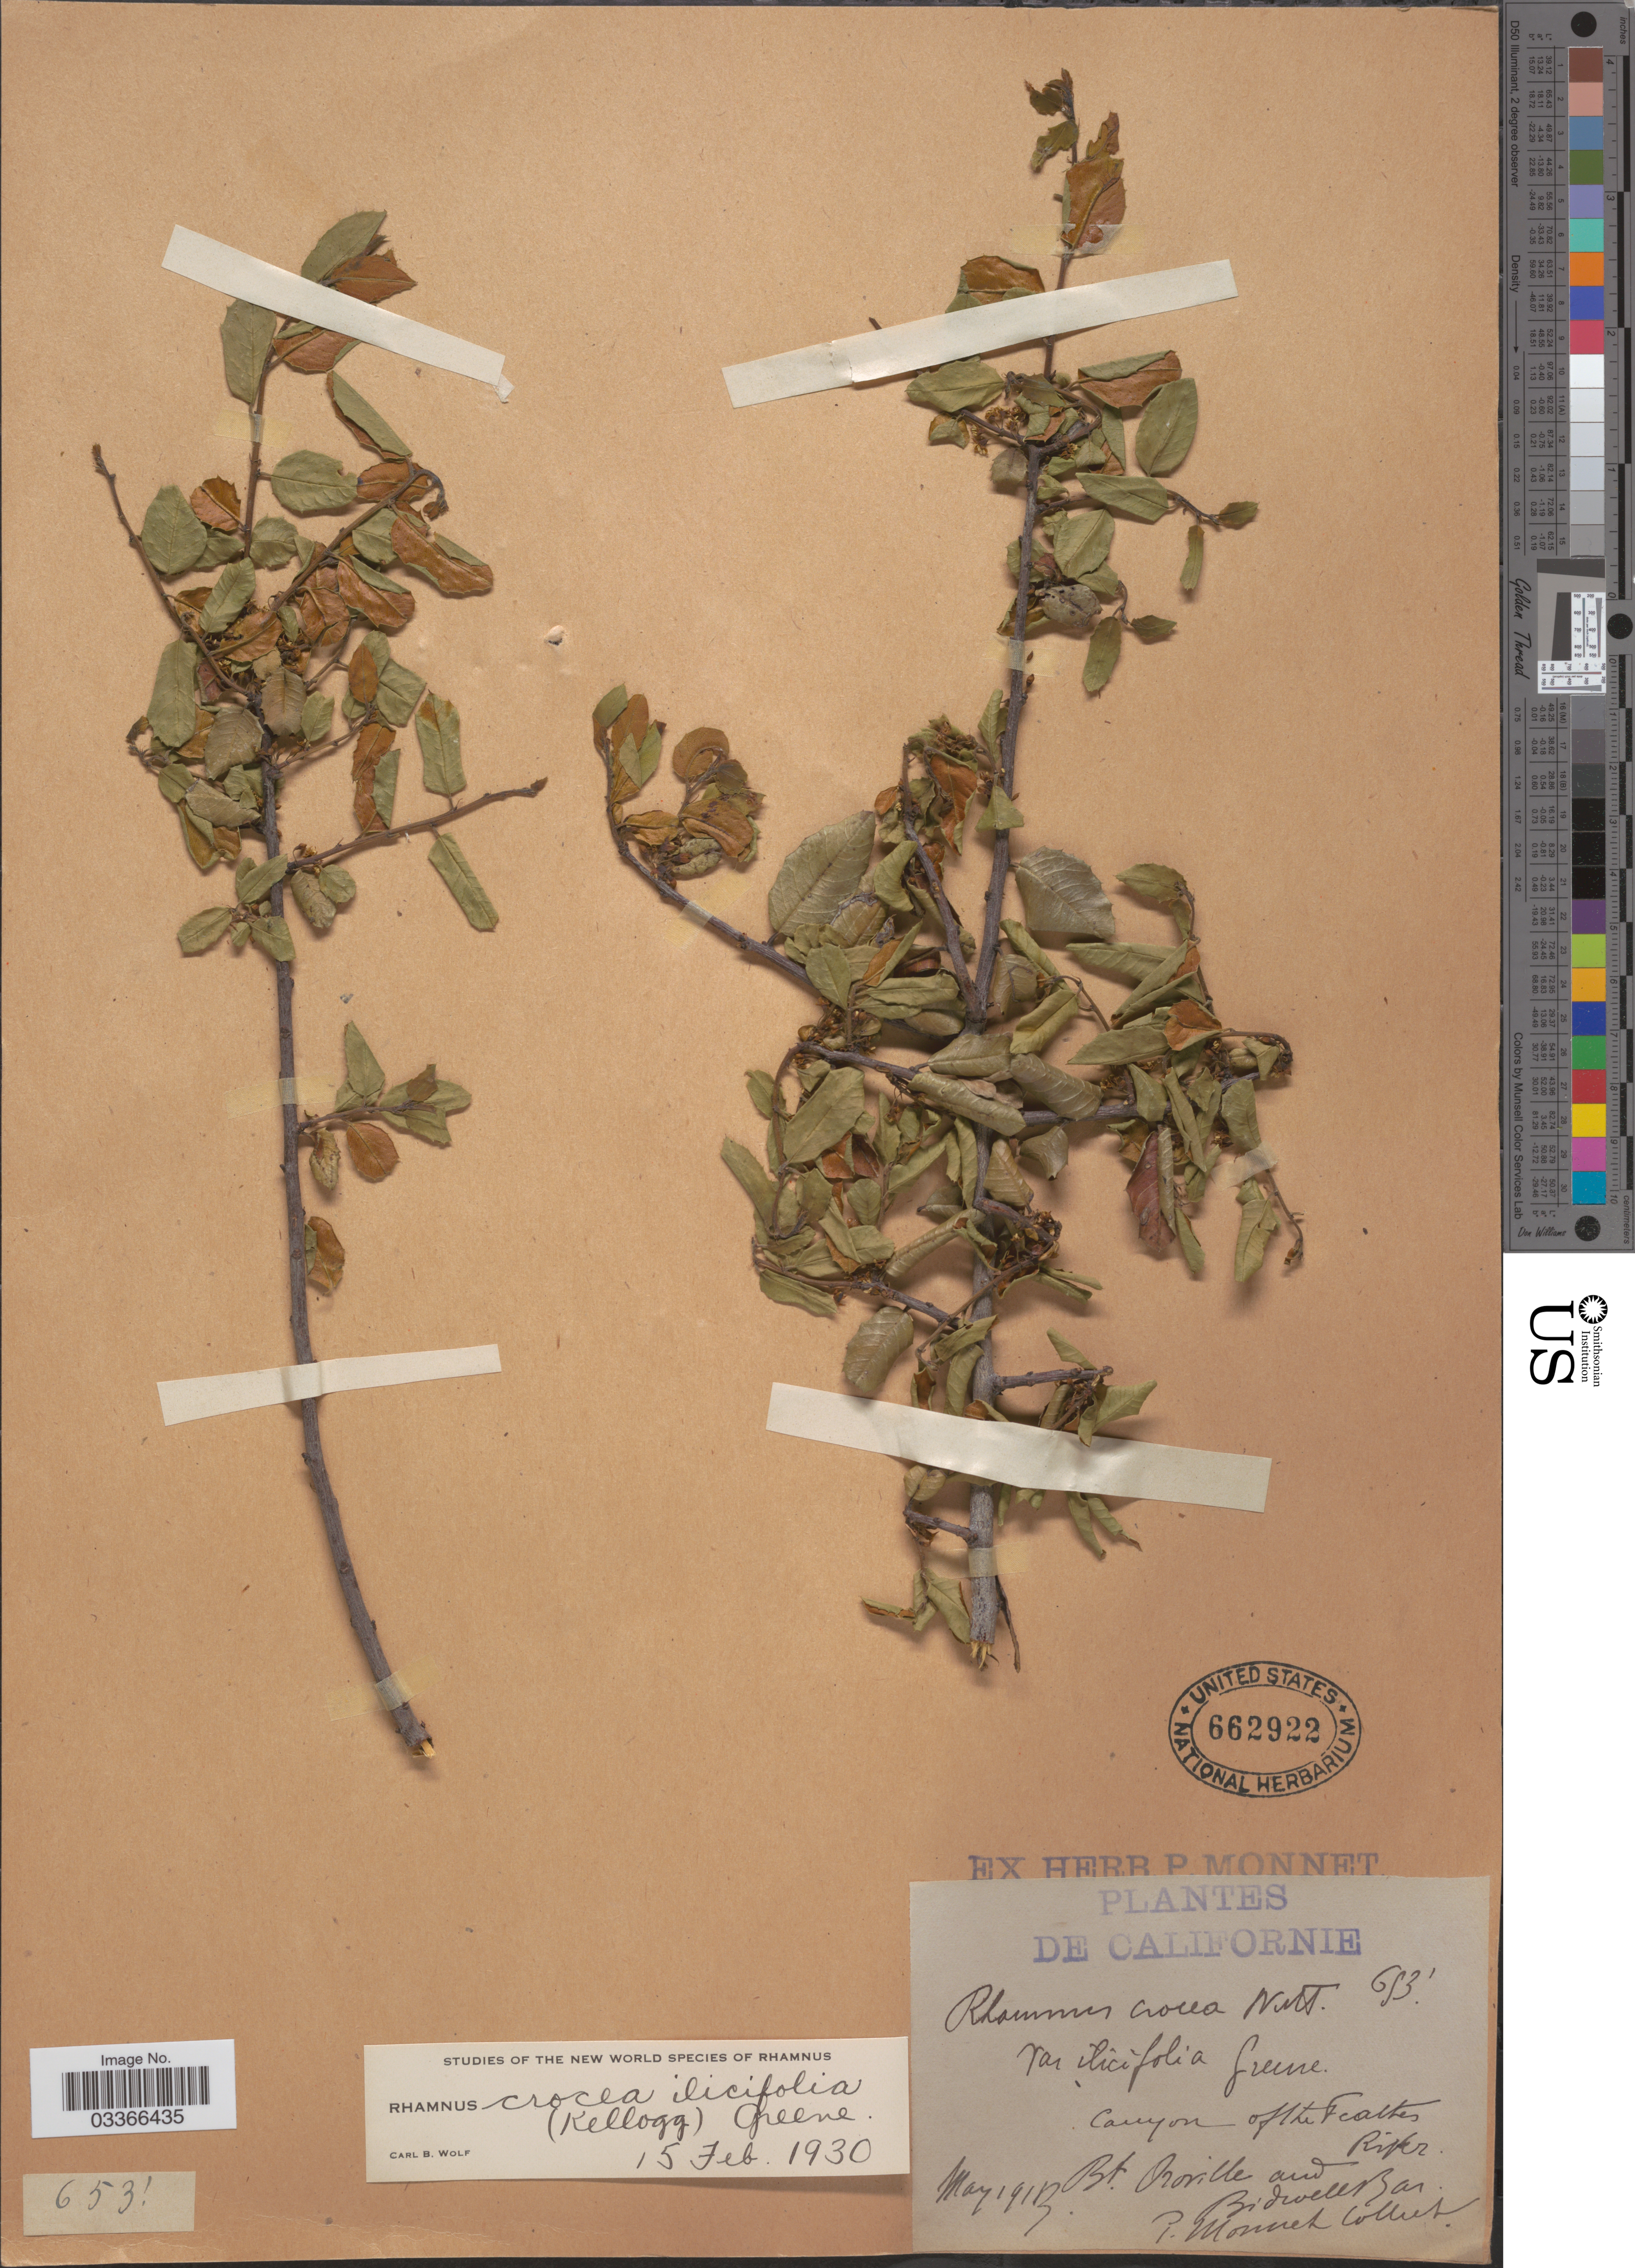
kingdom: Plantae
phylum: Tracheophyta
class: Magnoliopsida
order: Rosales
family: Rhamnaceae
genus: Rhamnus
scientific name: Rhamnus crocea var. ilicifolia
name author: (Kellogg) Greene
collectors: P. Monnet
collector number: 653?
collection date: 1913-05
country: United States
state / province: California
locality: Canyon of the Feather River.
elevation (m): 199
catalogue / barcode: US 662922